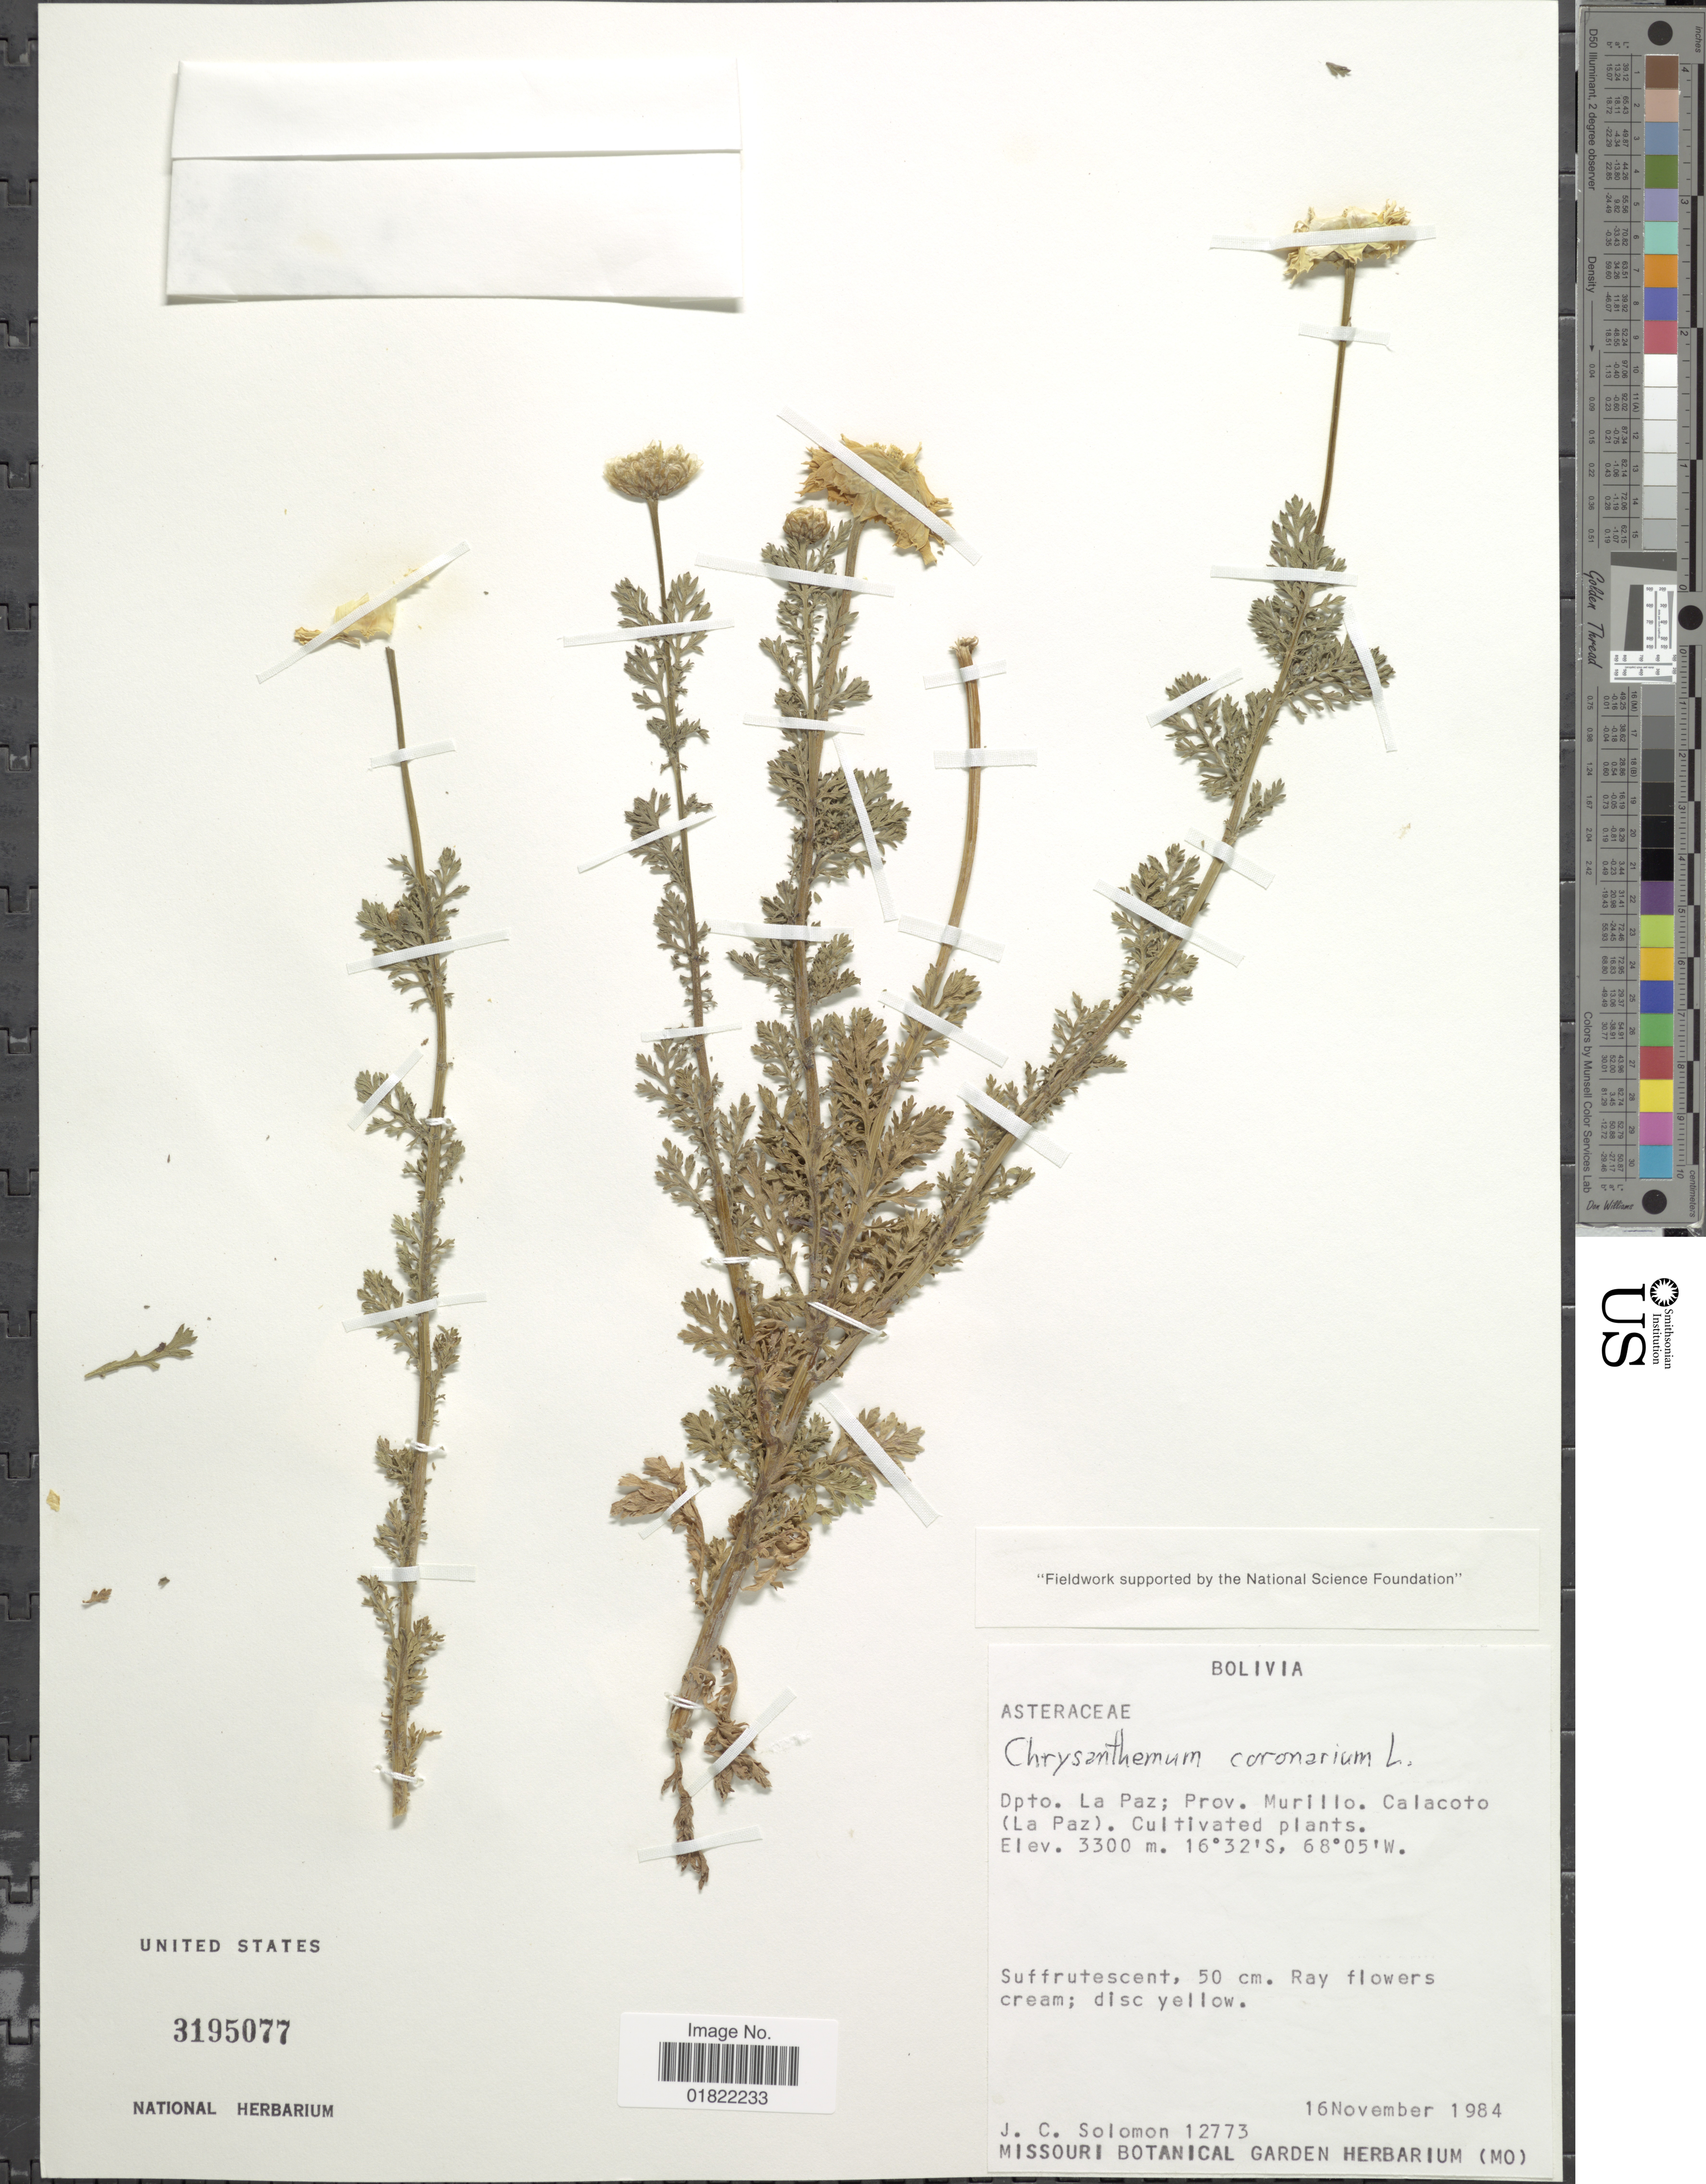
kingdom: Plantae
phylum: Tracheophyta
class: Magnoliopsida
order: Asterales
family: Asteraceae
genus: Chrysanthemum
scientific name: Chrysanthemum coronarium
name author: L.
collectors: J. C. Solomon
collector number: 12773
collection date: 1984-11-16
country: Bolivia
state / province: La Paz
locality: Dpto. La Paz: Prov. Murillo, Calacoto (La Paz)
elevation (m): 3300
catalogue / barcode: US 3195077